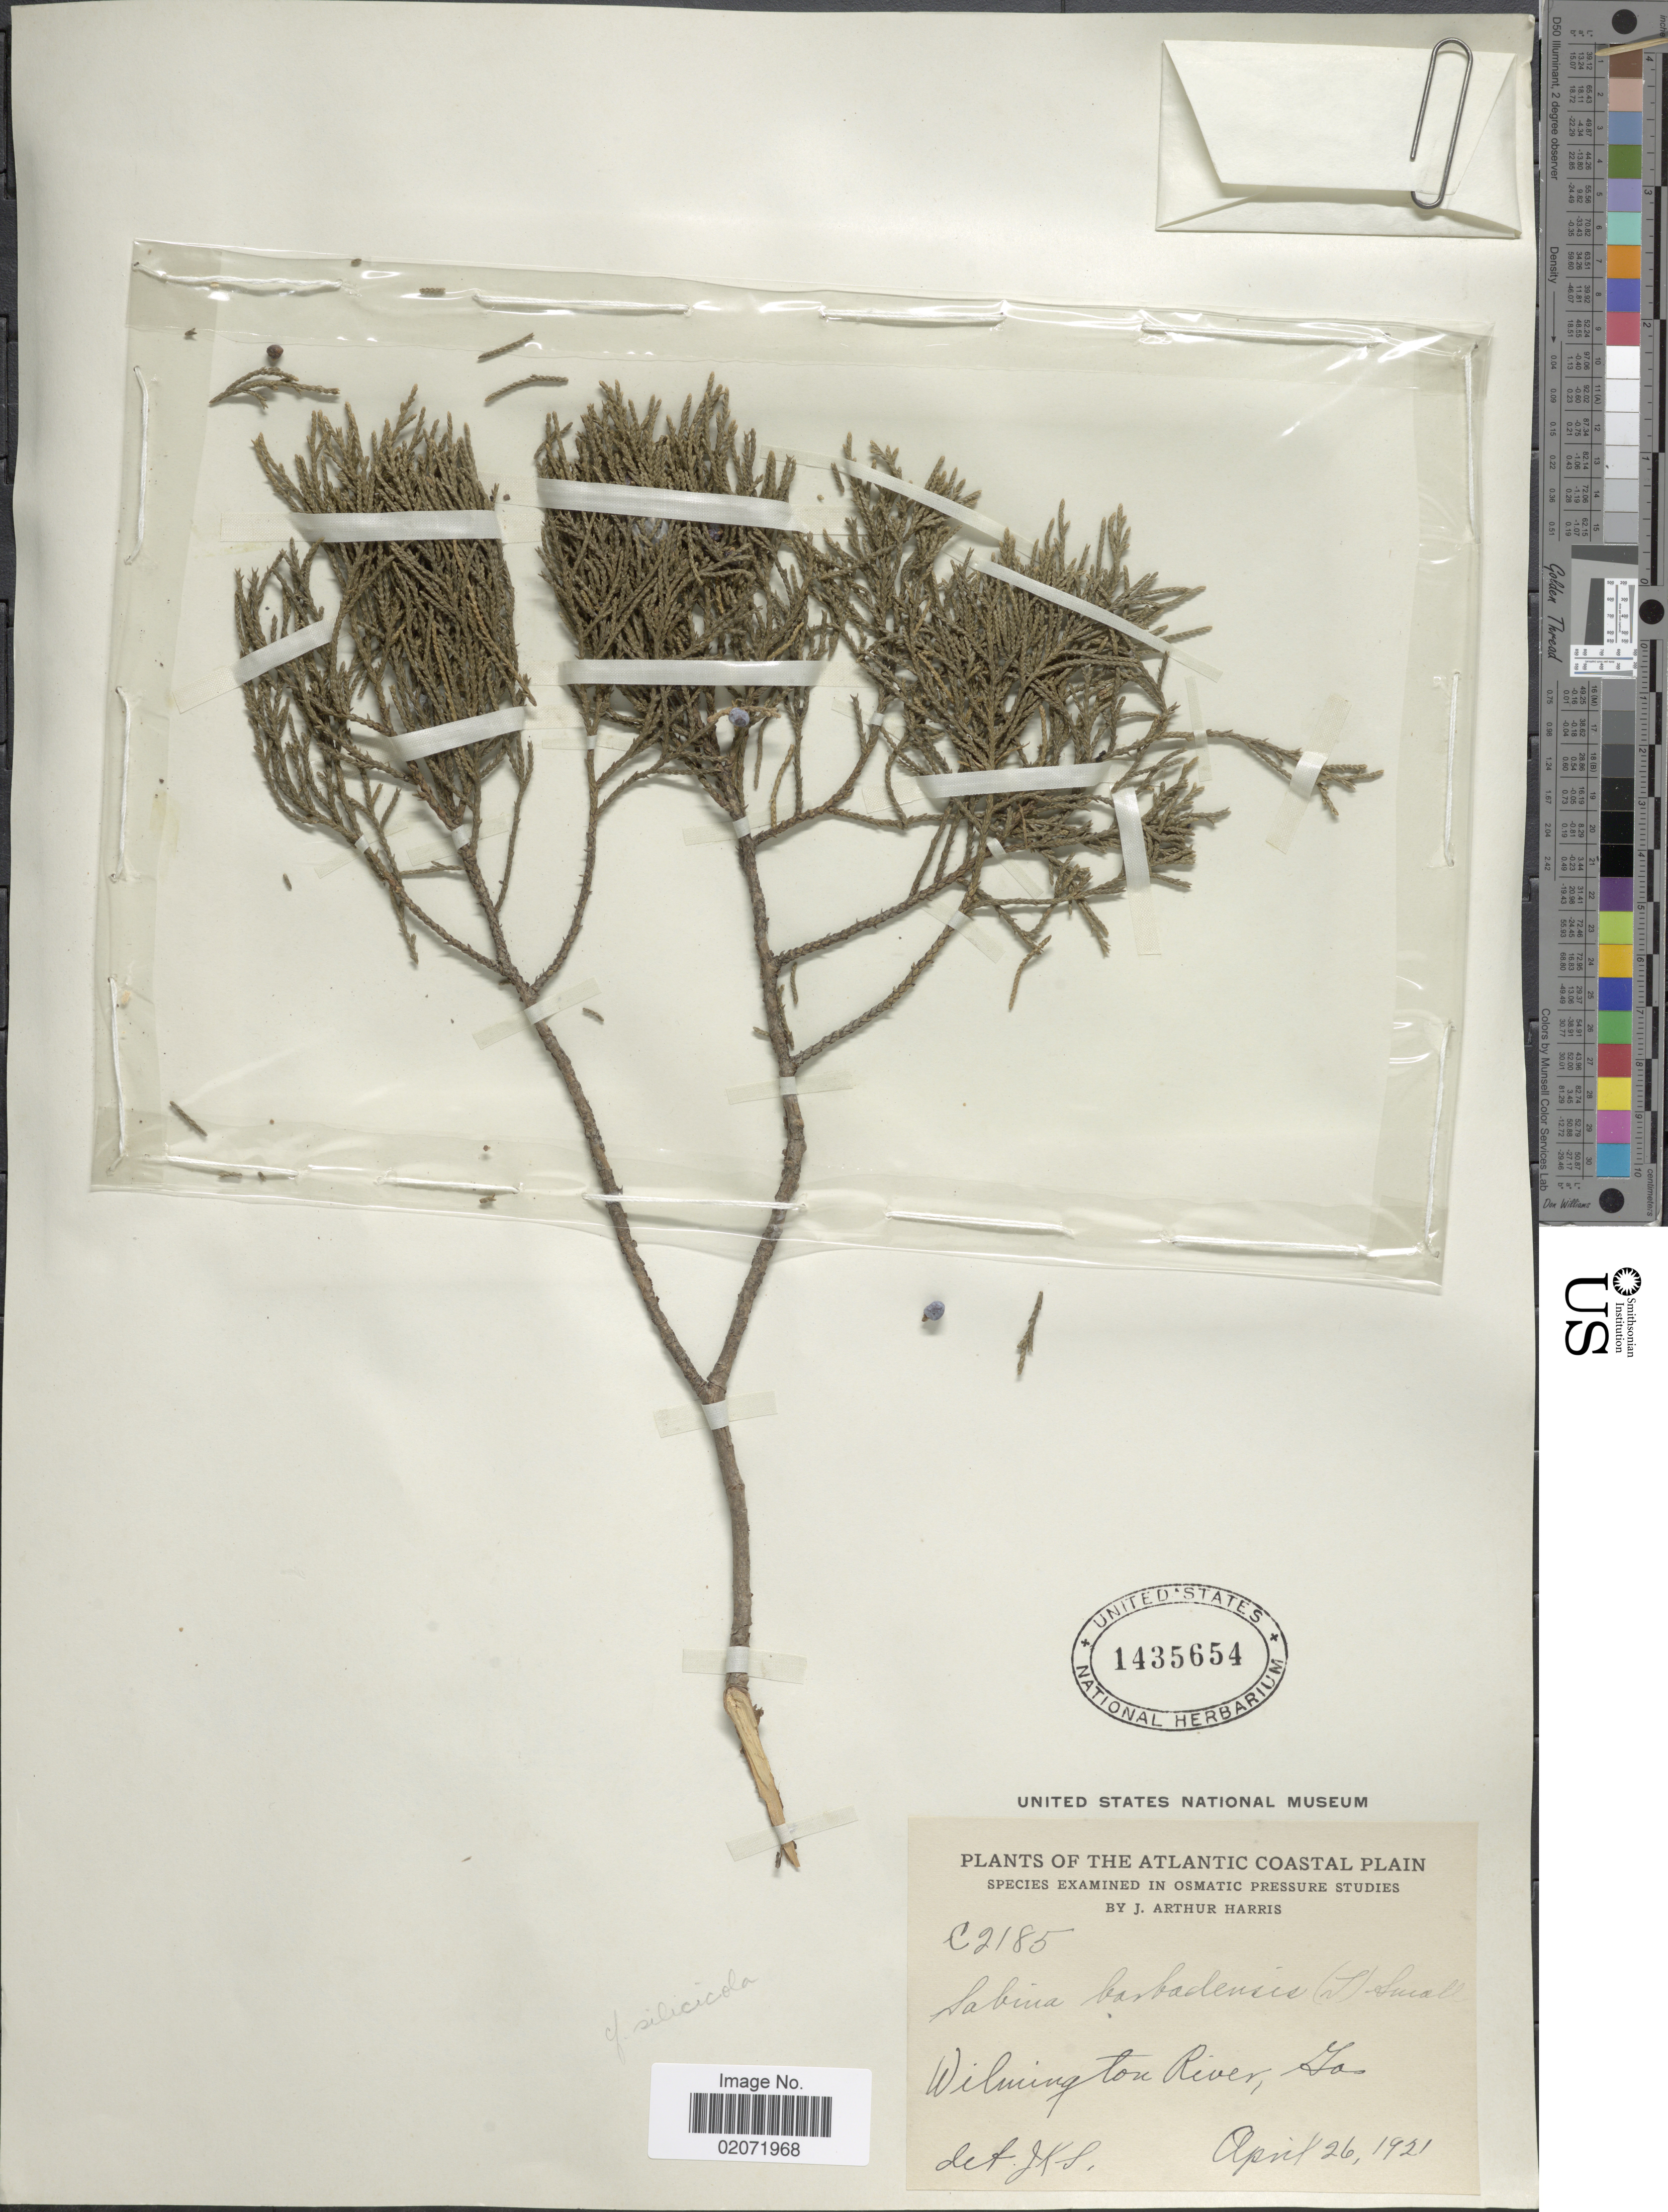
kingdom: Plantae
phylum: Tracheophyta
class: Pinopsida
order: Pinales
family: Cupressaceae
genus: Juniperus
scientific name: Juniperus silicicola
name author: (Small) L.H. Bailey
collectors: J. A. Harris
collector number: C2185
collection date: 1921-04-26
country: United States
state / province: Iowa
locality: Wilmington River, Atlantic Coastal Plain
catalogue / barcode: US 1435654